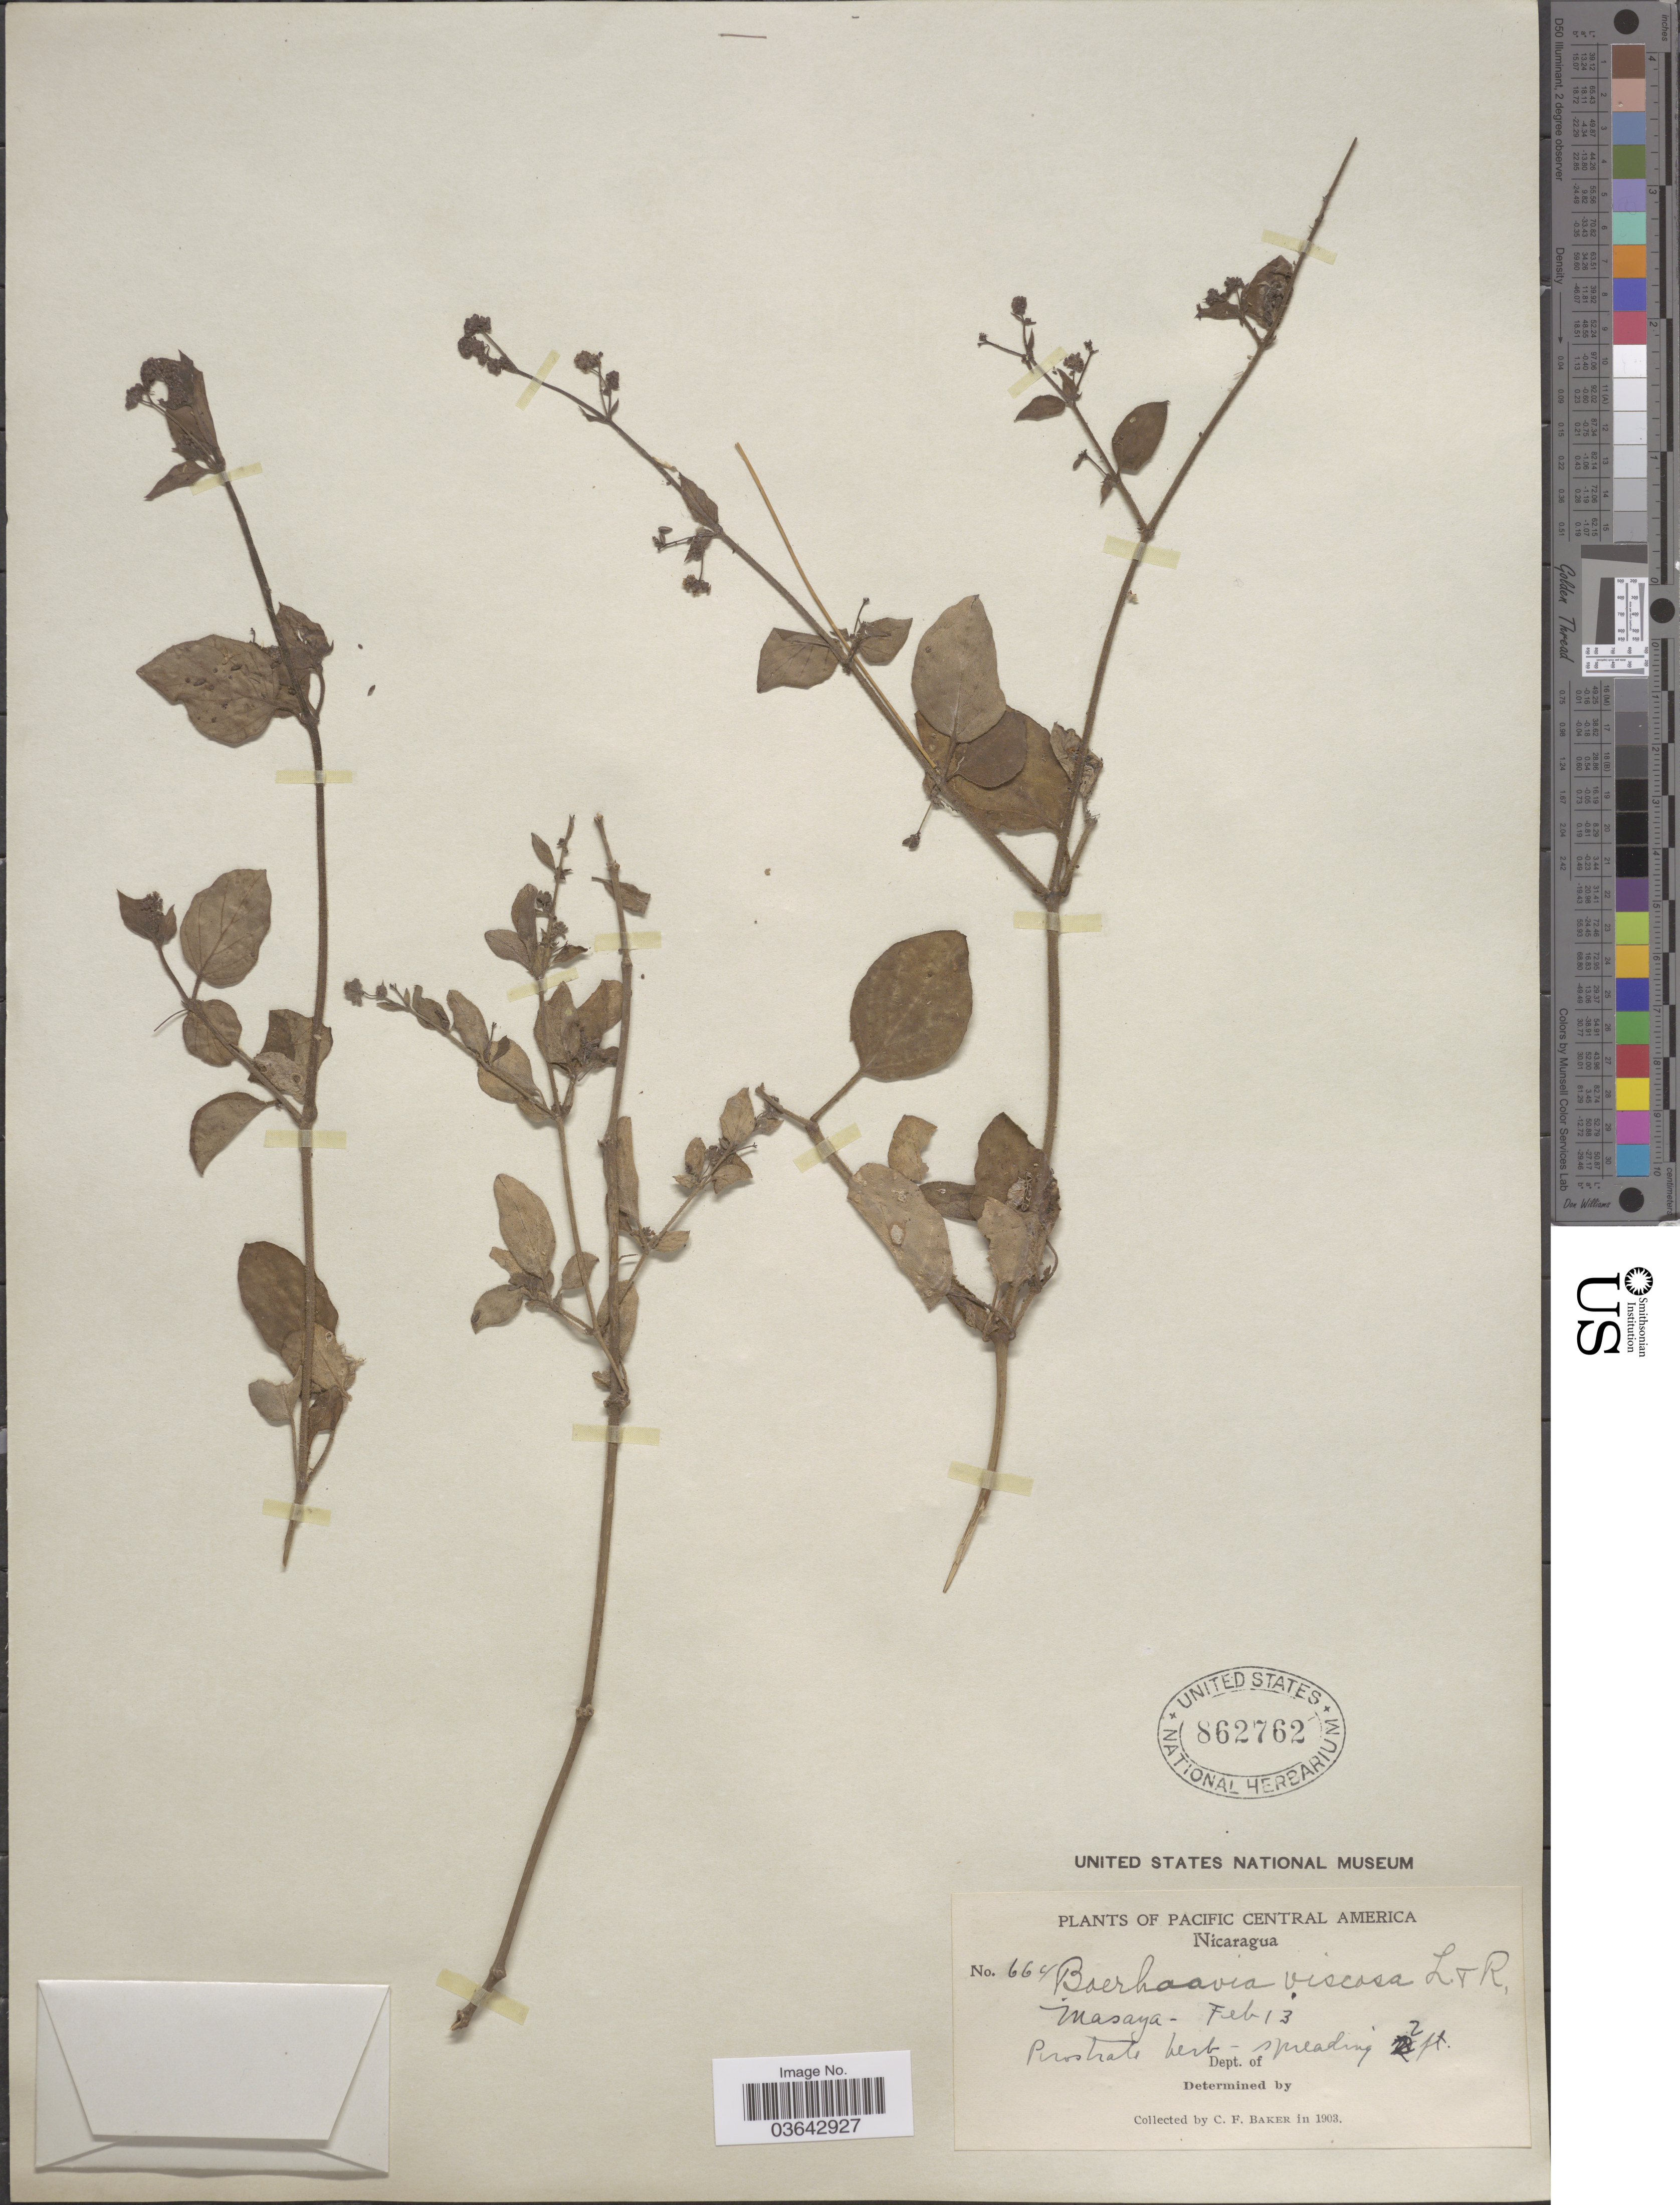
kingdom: Plantae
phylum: Tracheophyta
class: Magnoliopsida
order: Caryophyllales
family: Nyctaginaceae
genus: Boerhavia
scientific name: Boerhavia caribaea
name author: Jacq.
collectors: C. F. Baker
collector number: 664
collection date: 1903-02-13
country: Nicaragua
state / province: Masaya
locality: Pacific Central America.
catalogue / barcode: US 862762